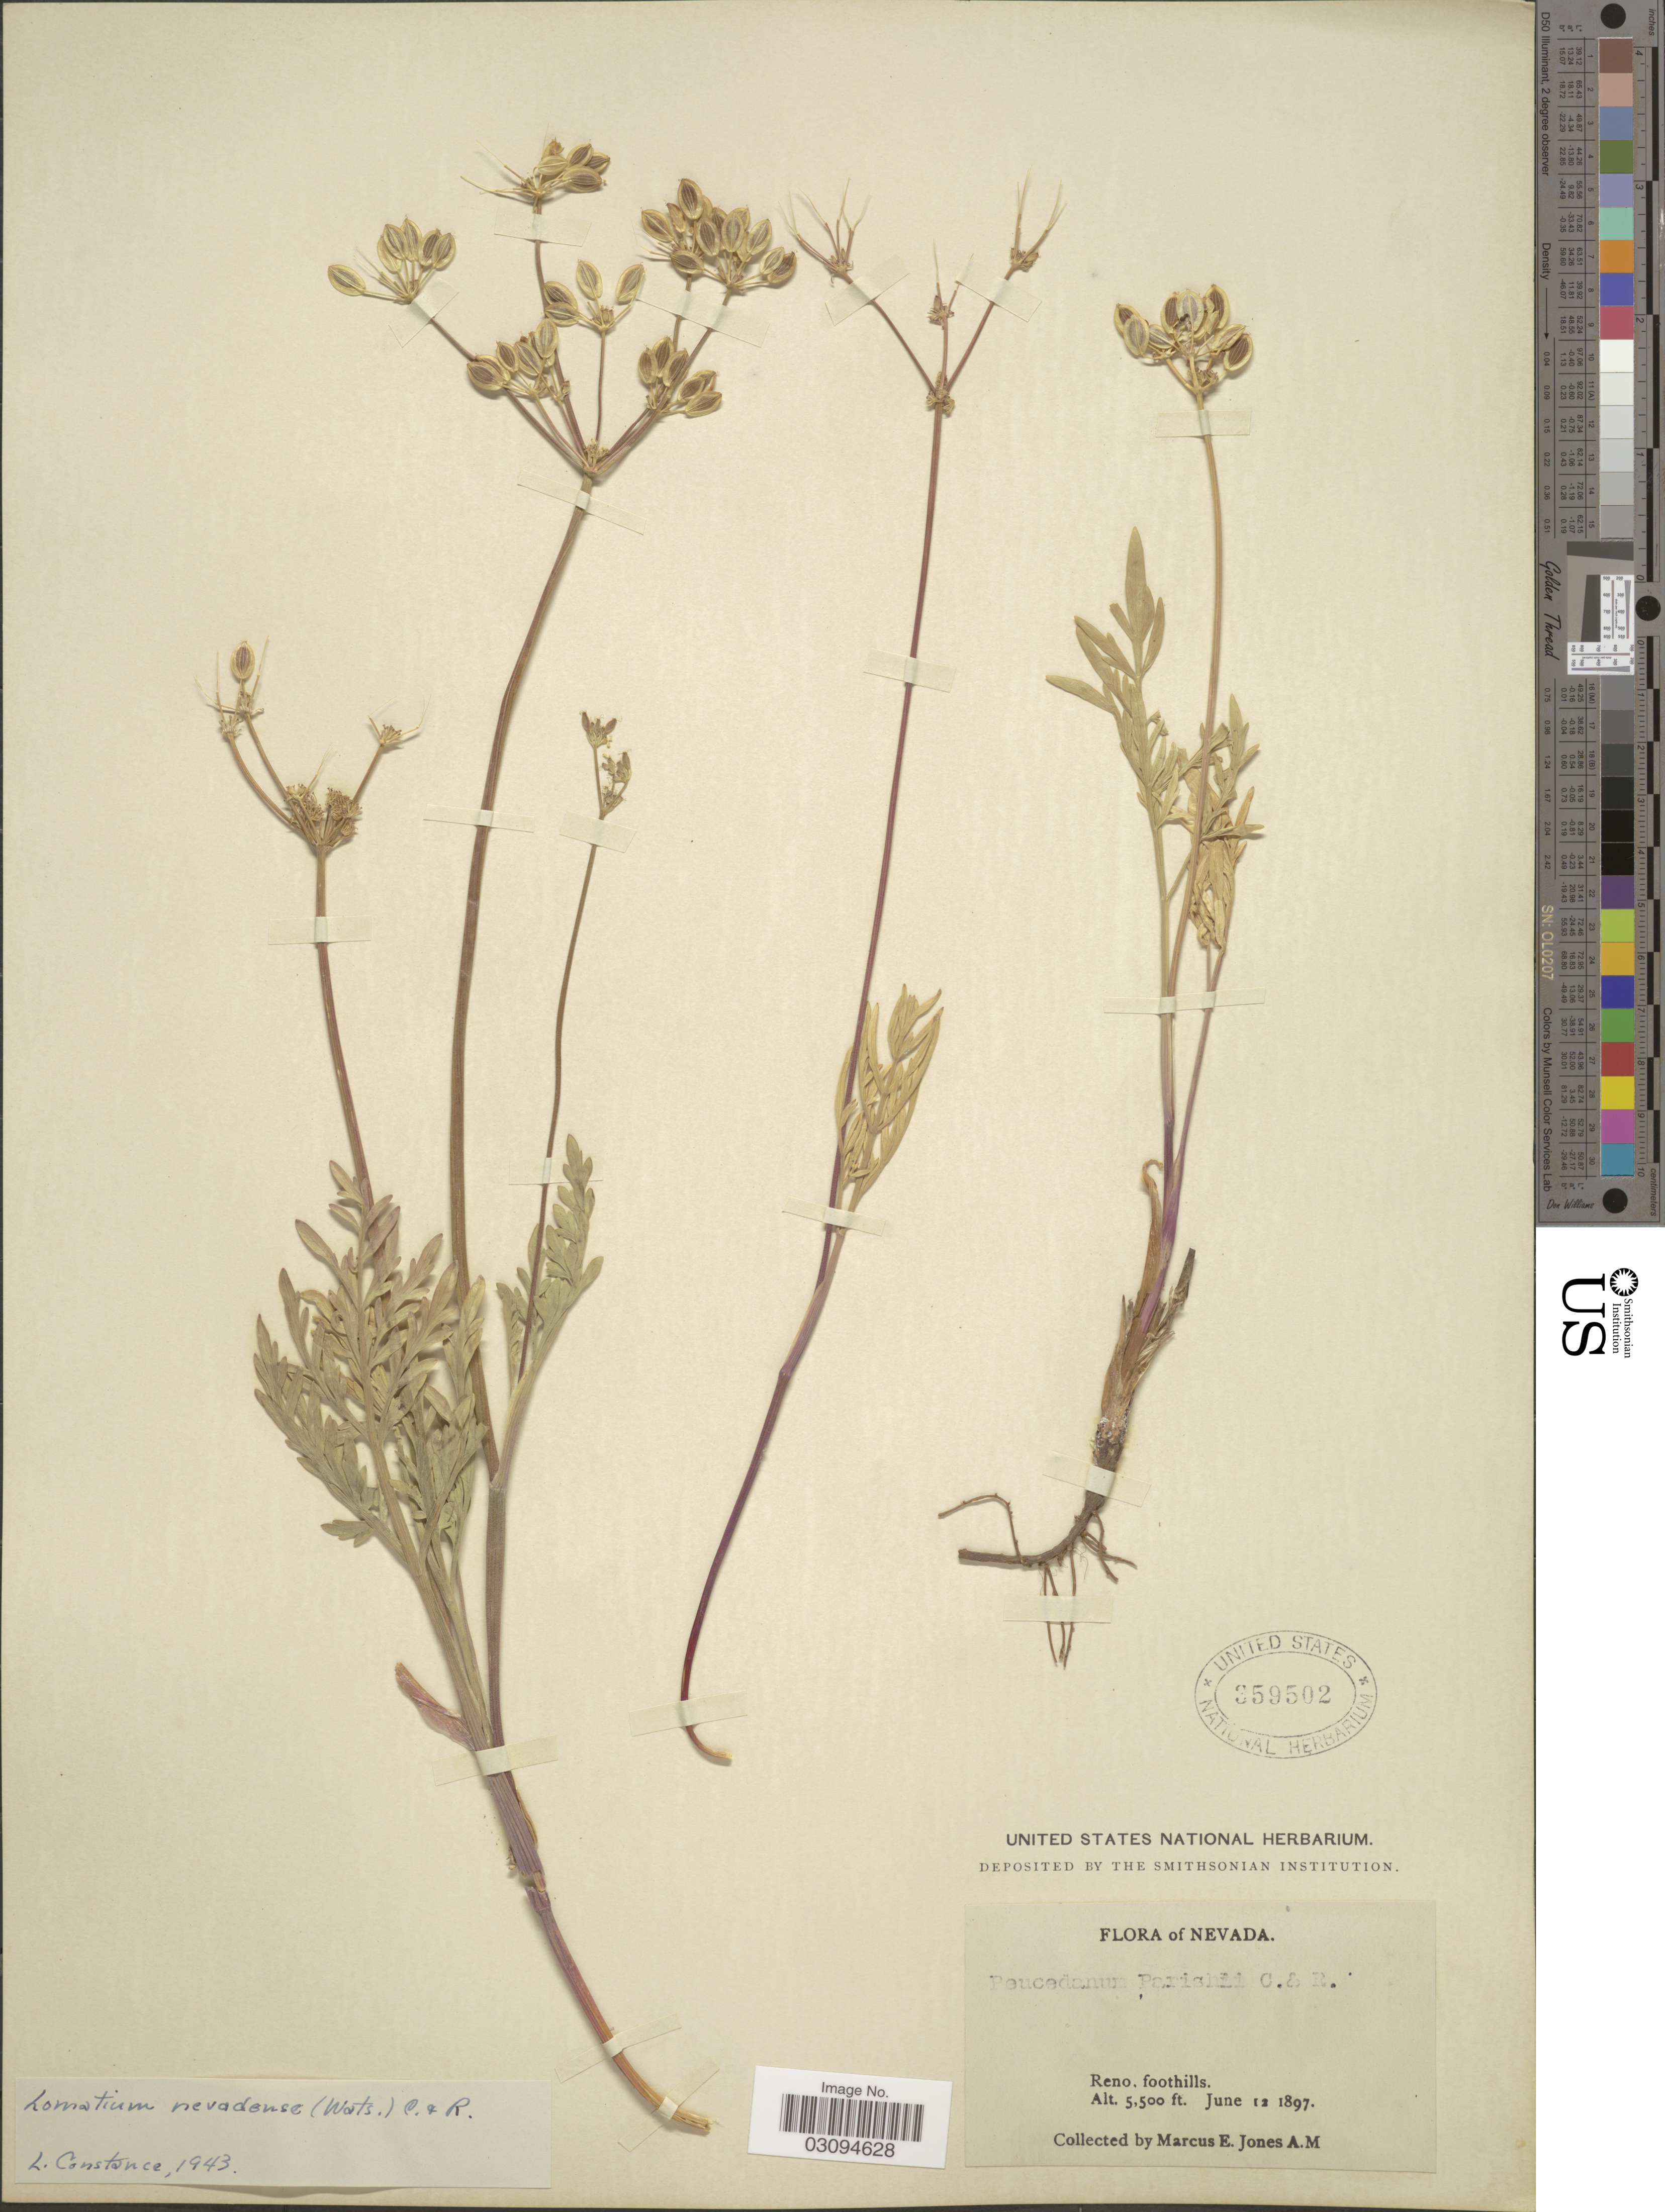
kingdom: Plantae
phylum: Tracheophyta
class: Magnoliopsida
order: Apiales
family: Apiaceae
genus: Lomatium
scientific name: Lomatium nevadense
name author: (S. Watson) J.M. Coult. & Rose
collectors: M. E. Jones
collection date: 1897-06-12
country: United States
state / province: Nevada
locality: Reno, foothills.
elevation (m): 1676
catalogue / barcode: US 359502